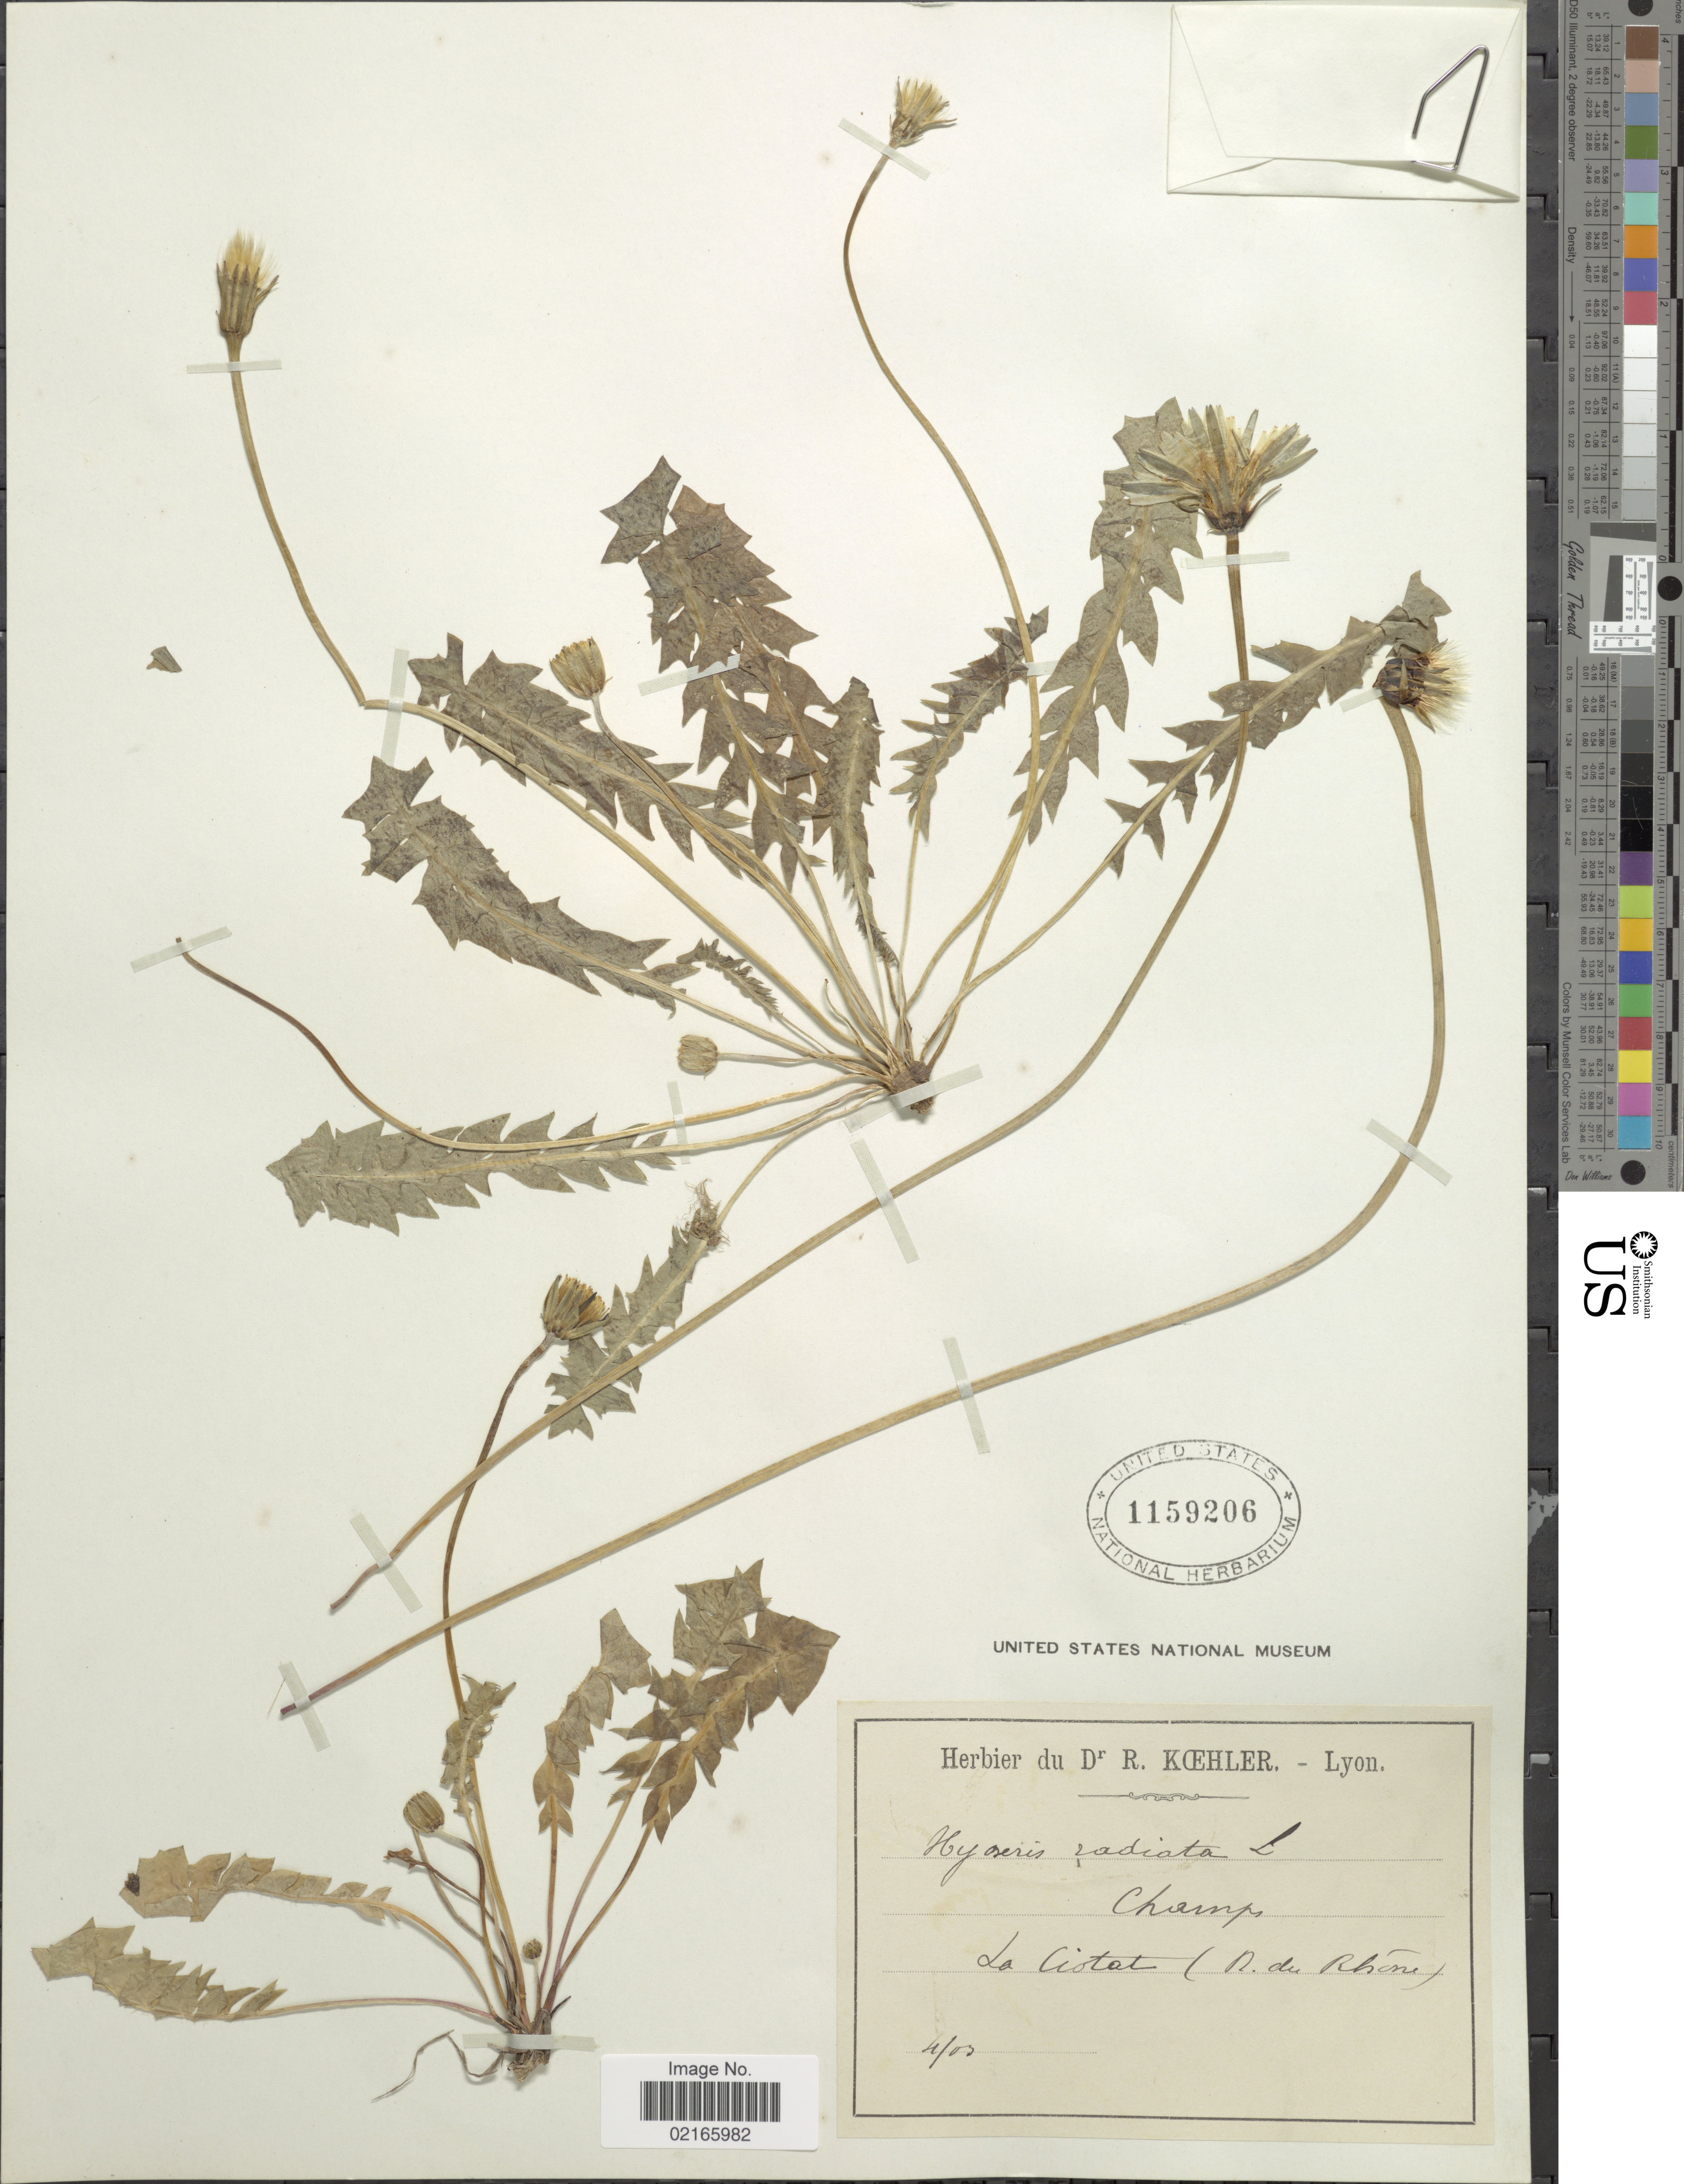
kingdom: Plantae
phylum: Tracheophyta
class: Magnoliopsida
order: Asterales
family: Asteraceae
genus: Hyoseris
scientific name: Hyoseris radiata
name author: L.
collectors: ex herb. Dr. R. Kechler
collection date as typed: Transcribed d/m/y: /4/03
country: France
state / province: Auvergne-Rhône-Alpes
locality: La Cistal (N. de Rhone) [interpreted]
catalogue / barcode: US 1159206